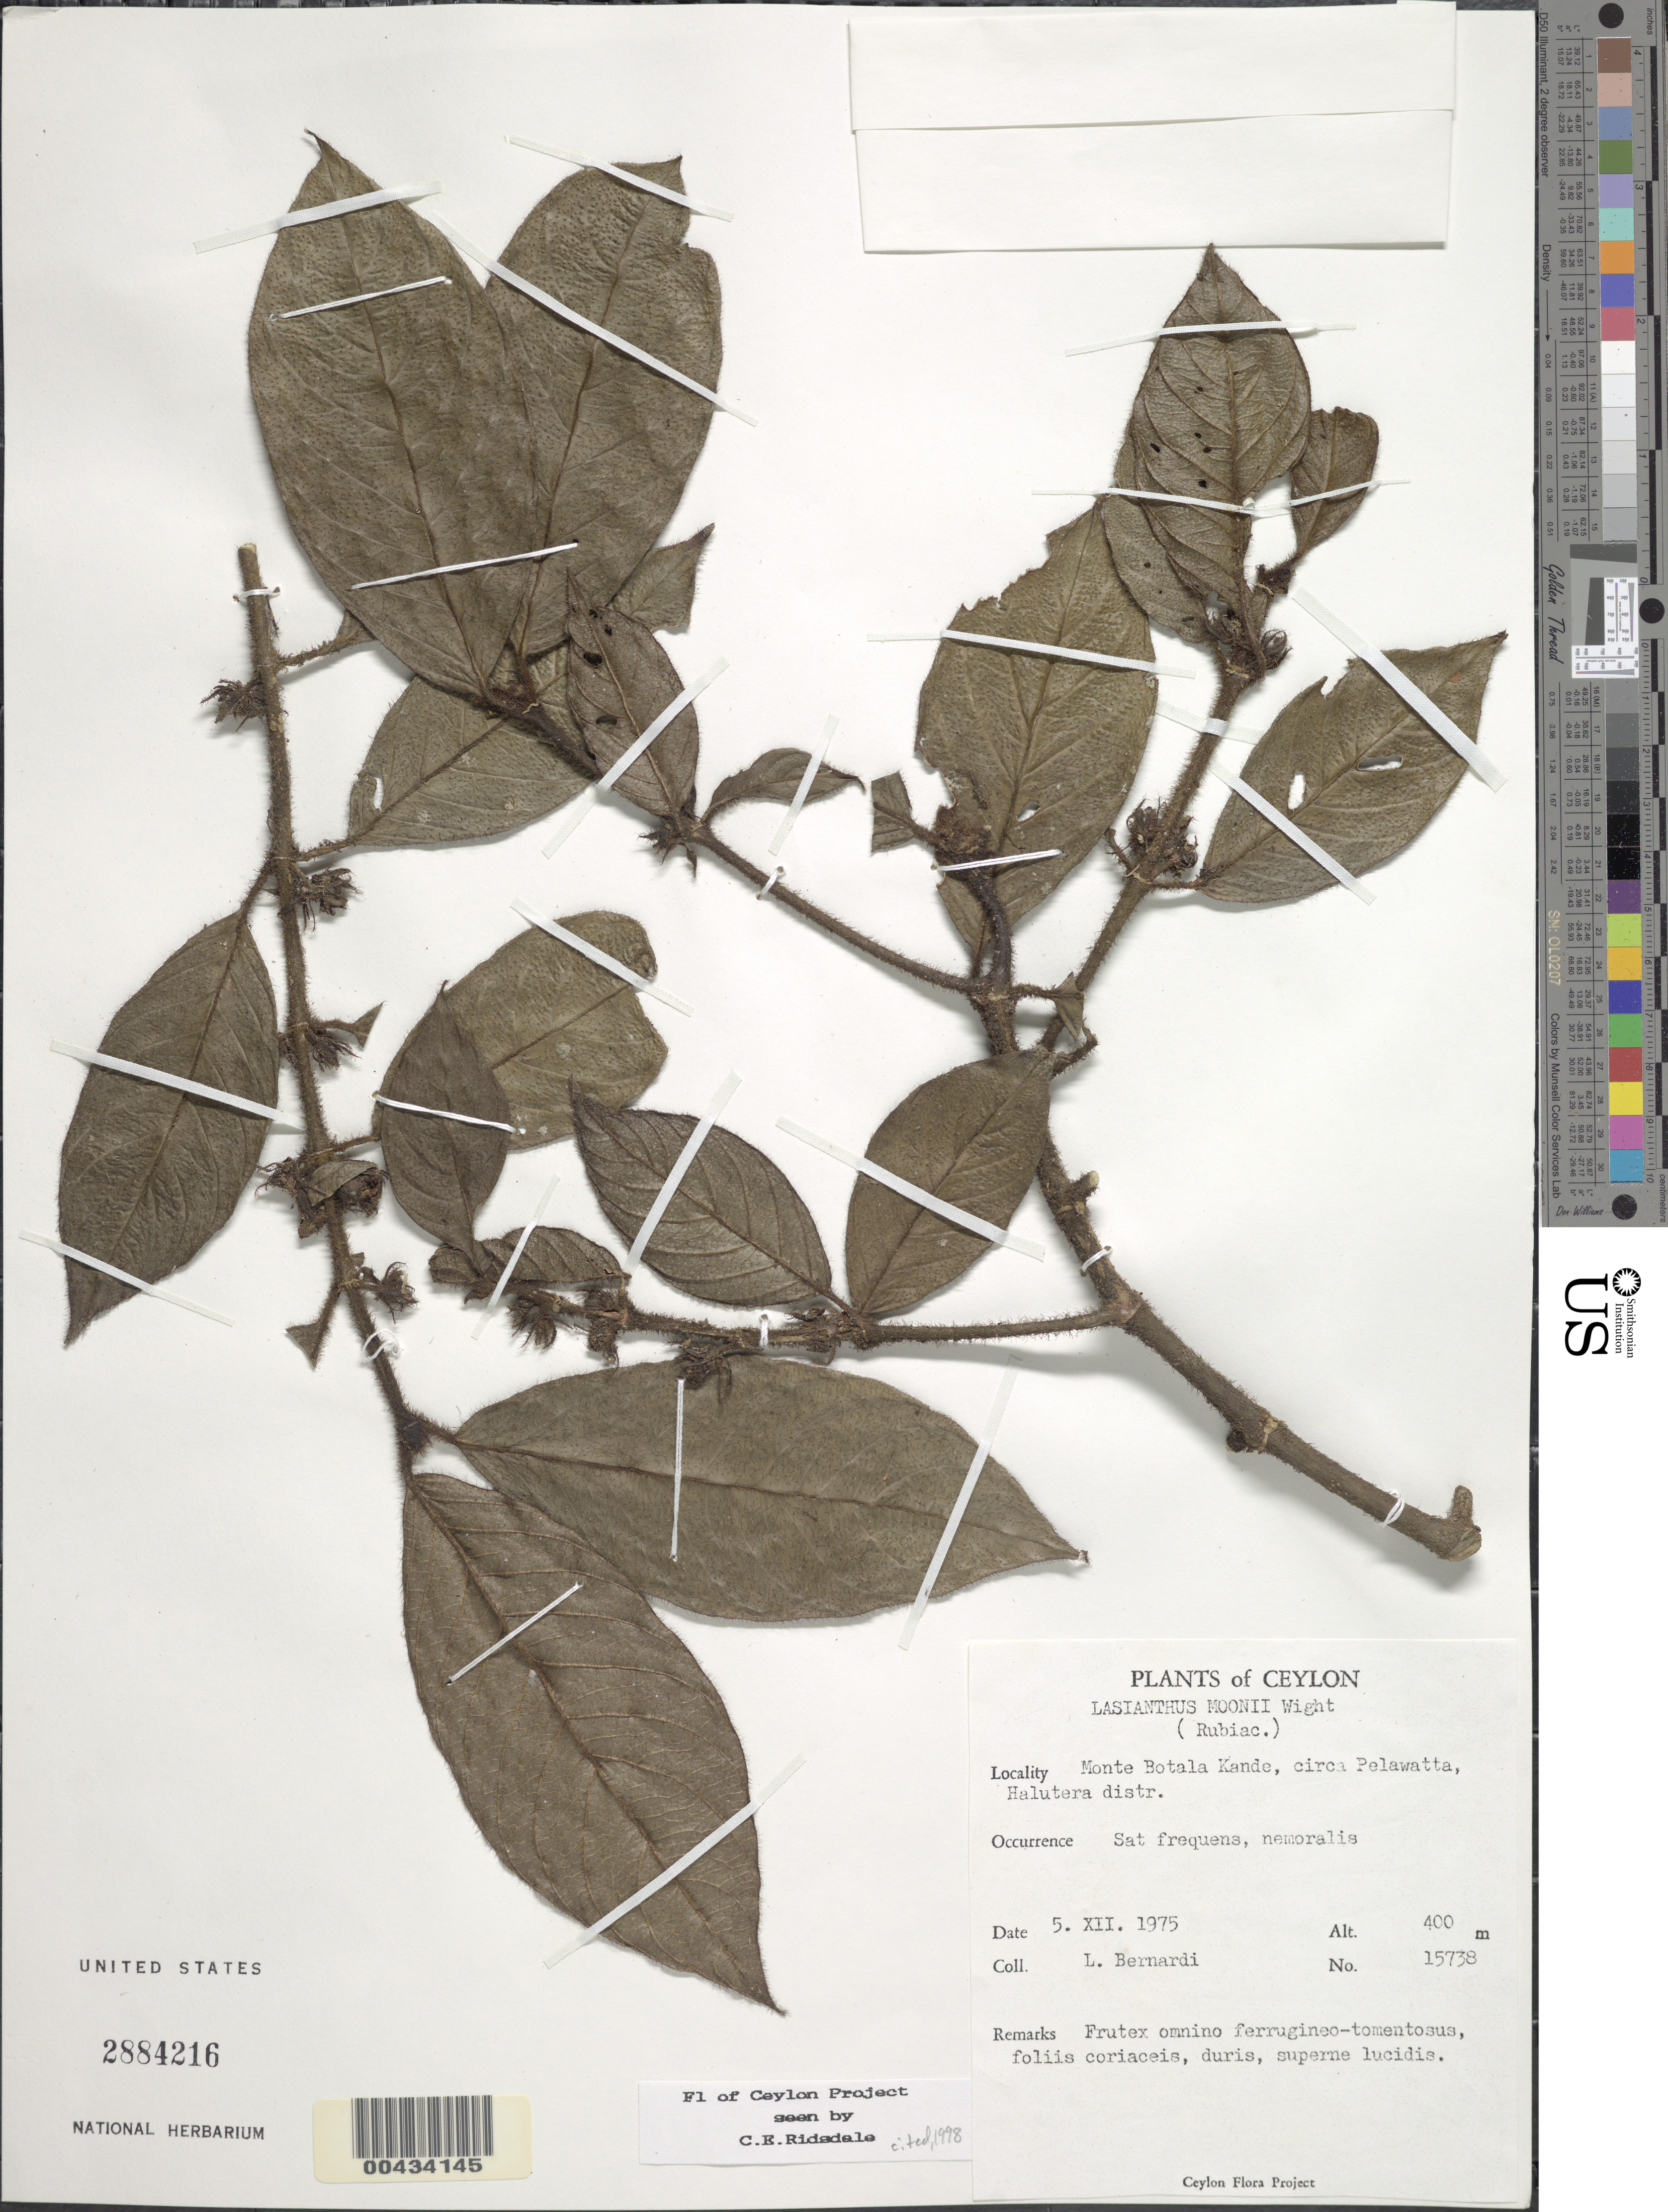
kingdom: Plantae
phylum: Tracheophyta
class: Magnoliopsida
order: Gentianales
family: Rubiaceae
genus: Lasianthus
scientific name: Lasianthus moonii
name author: Wight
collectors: L. Bernardi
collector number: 15738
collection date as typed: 05 Dec 1975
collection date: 1975-12-05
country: Sri Lanka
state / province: Western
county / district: Kalutara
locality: Monte Botala Kande, circa Pelawatta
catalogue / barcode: US 2884216